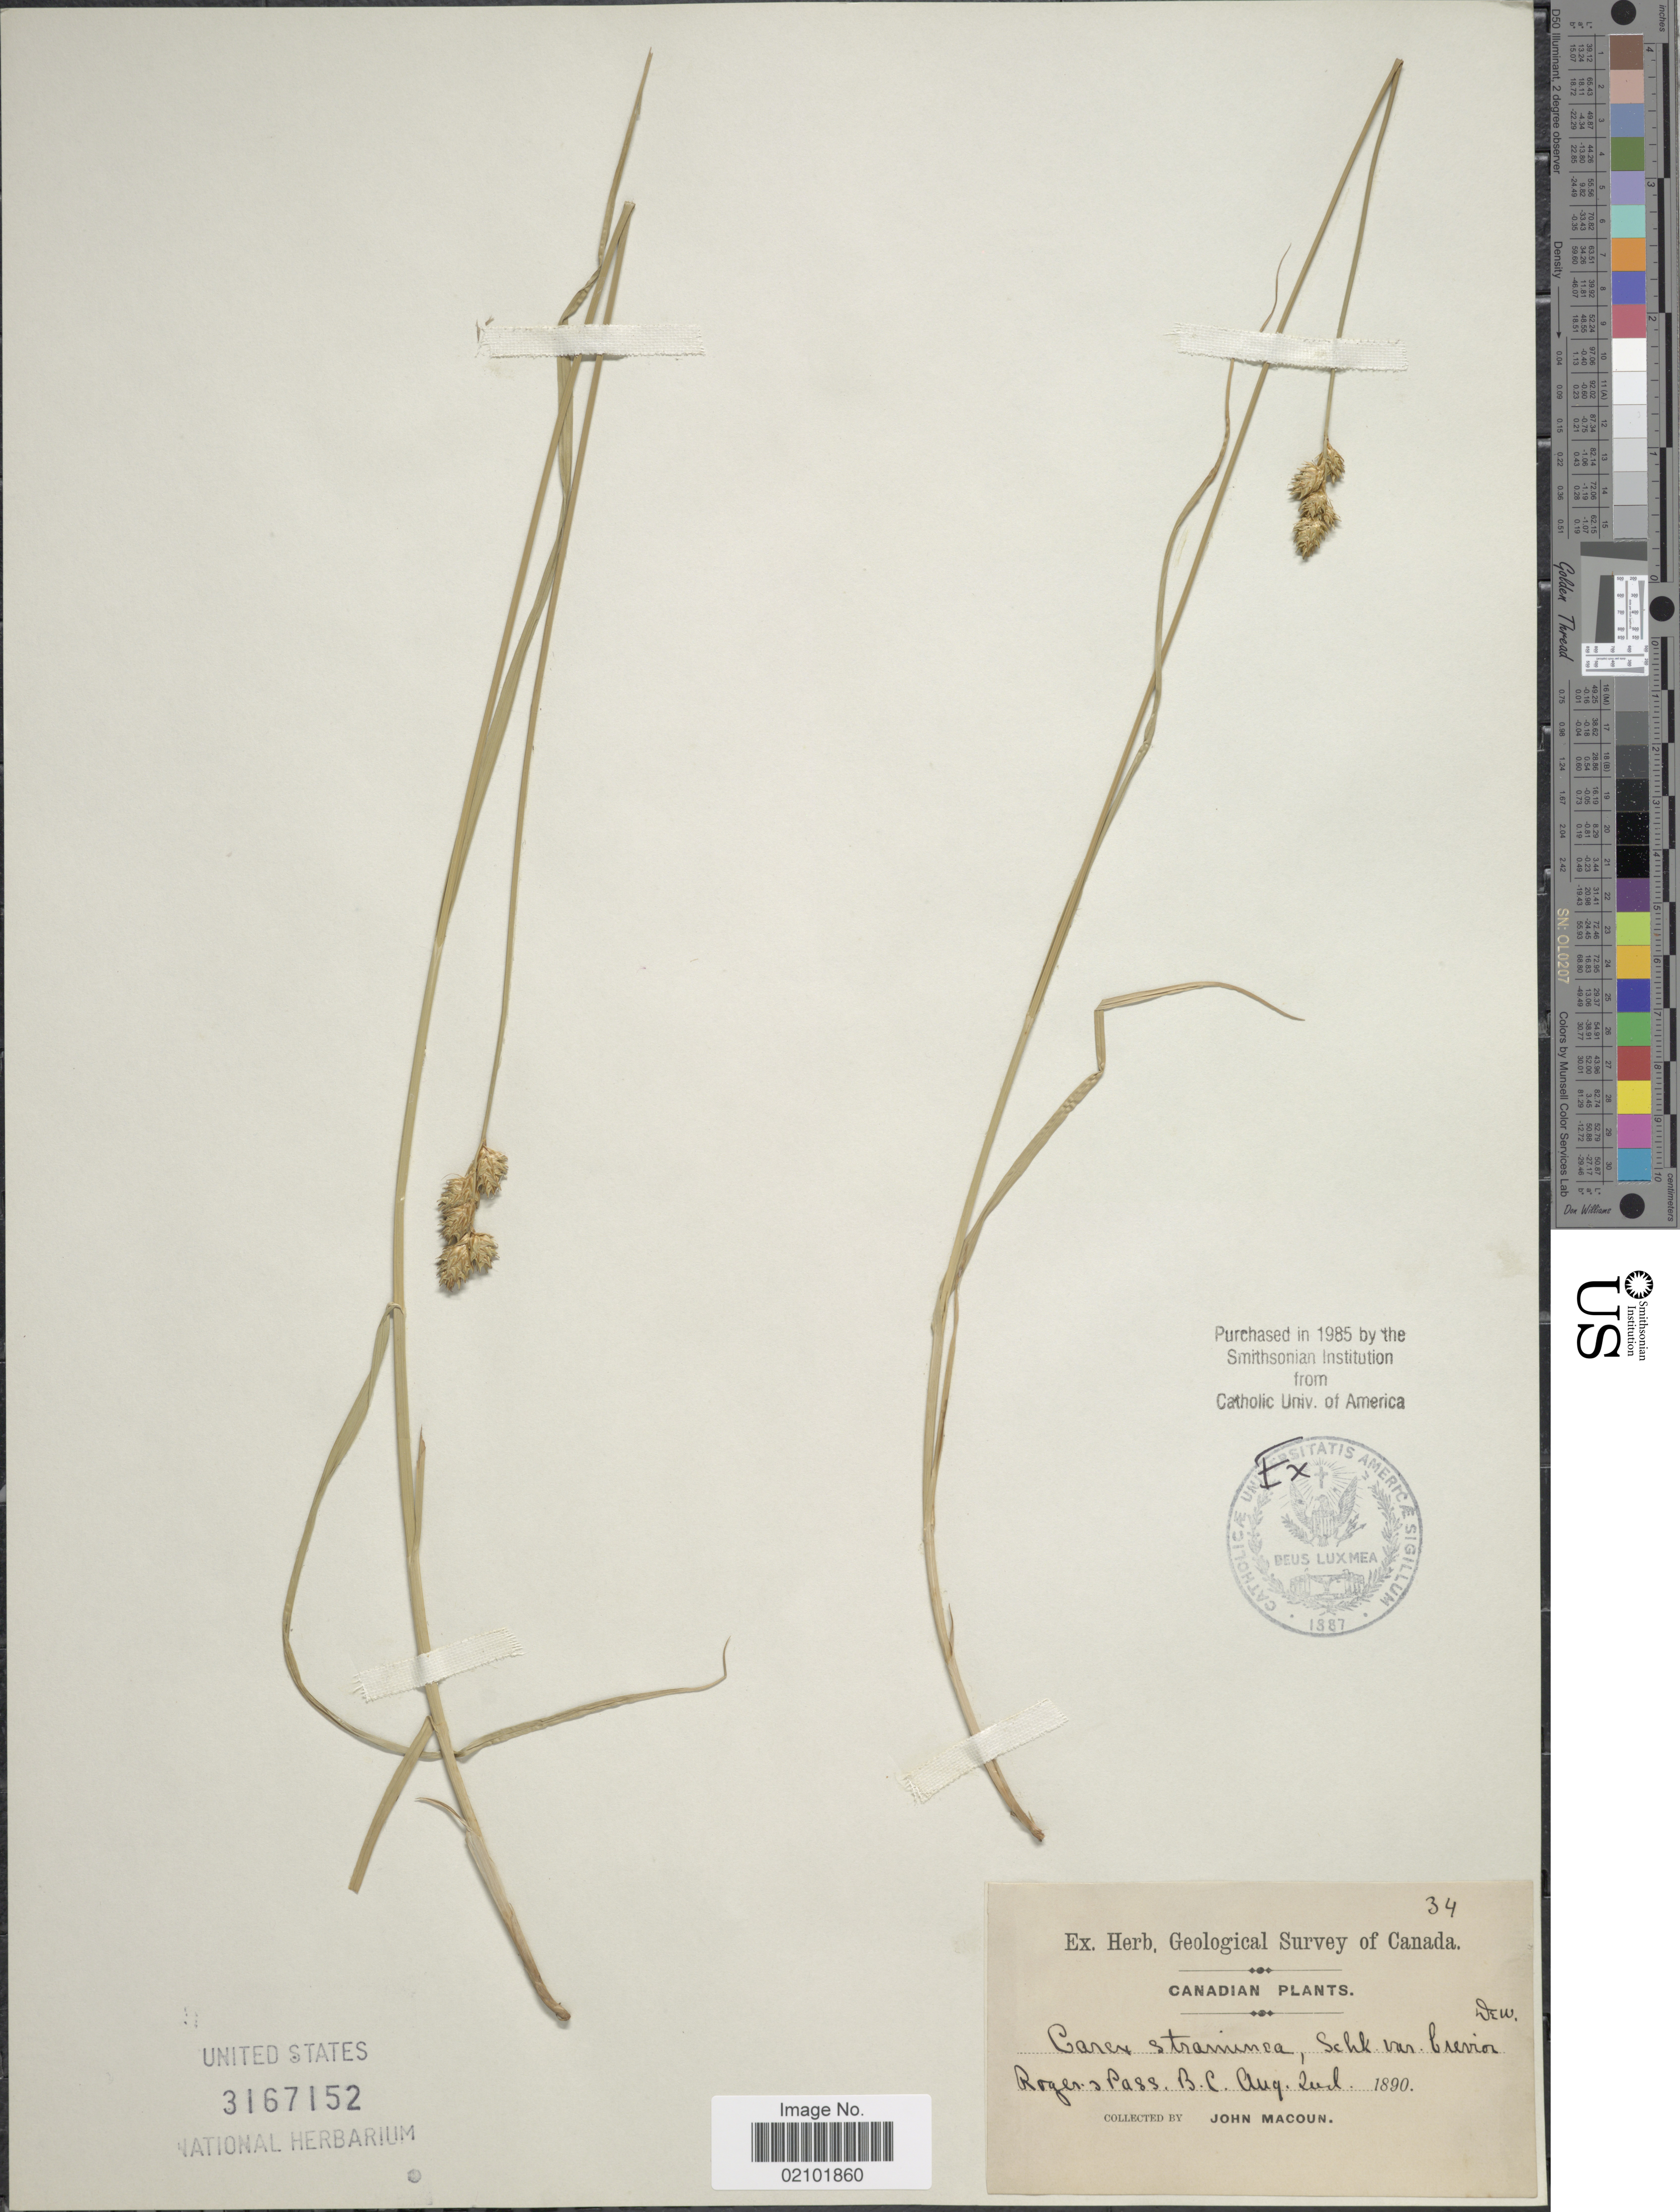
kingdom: Plantae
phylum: Tracheophyta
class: Liliopsida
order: Poales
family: Cyperaceae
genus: Carex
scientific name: Carex albolutescens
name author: Schwein.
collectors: J. Macoun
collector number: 34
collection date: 1890-08-02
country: Canada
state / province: British Columbia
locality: Roger's Pass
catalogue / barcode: US 3167152